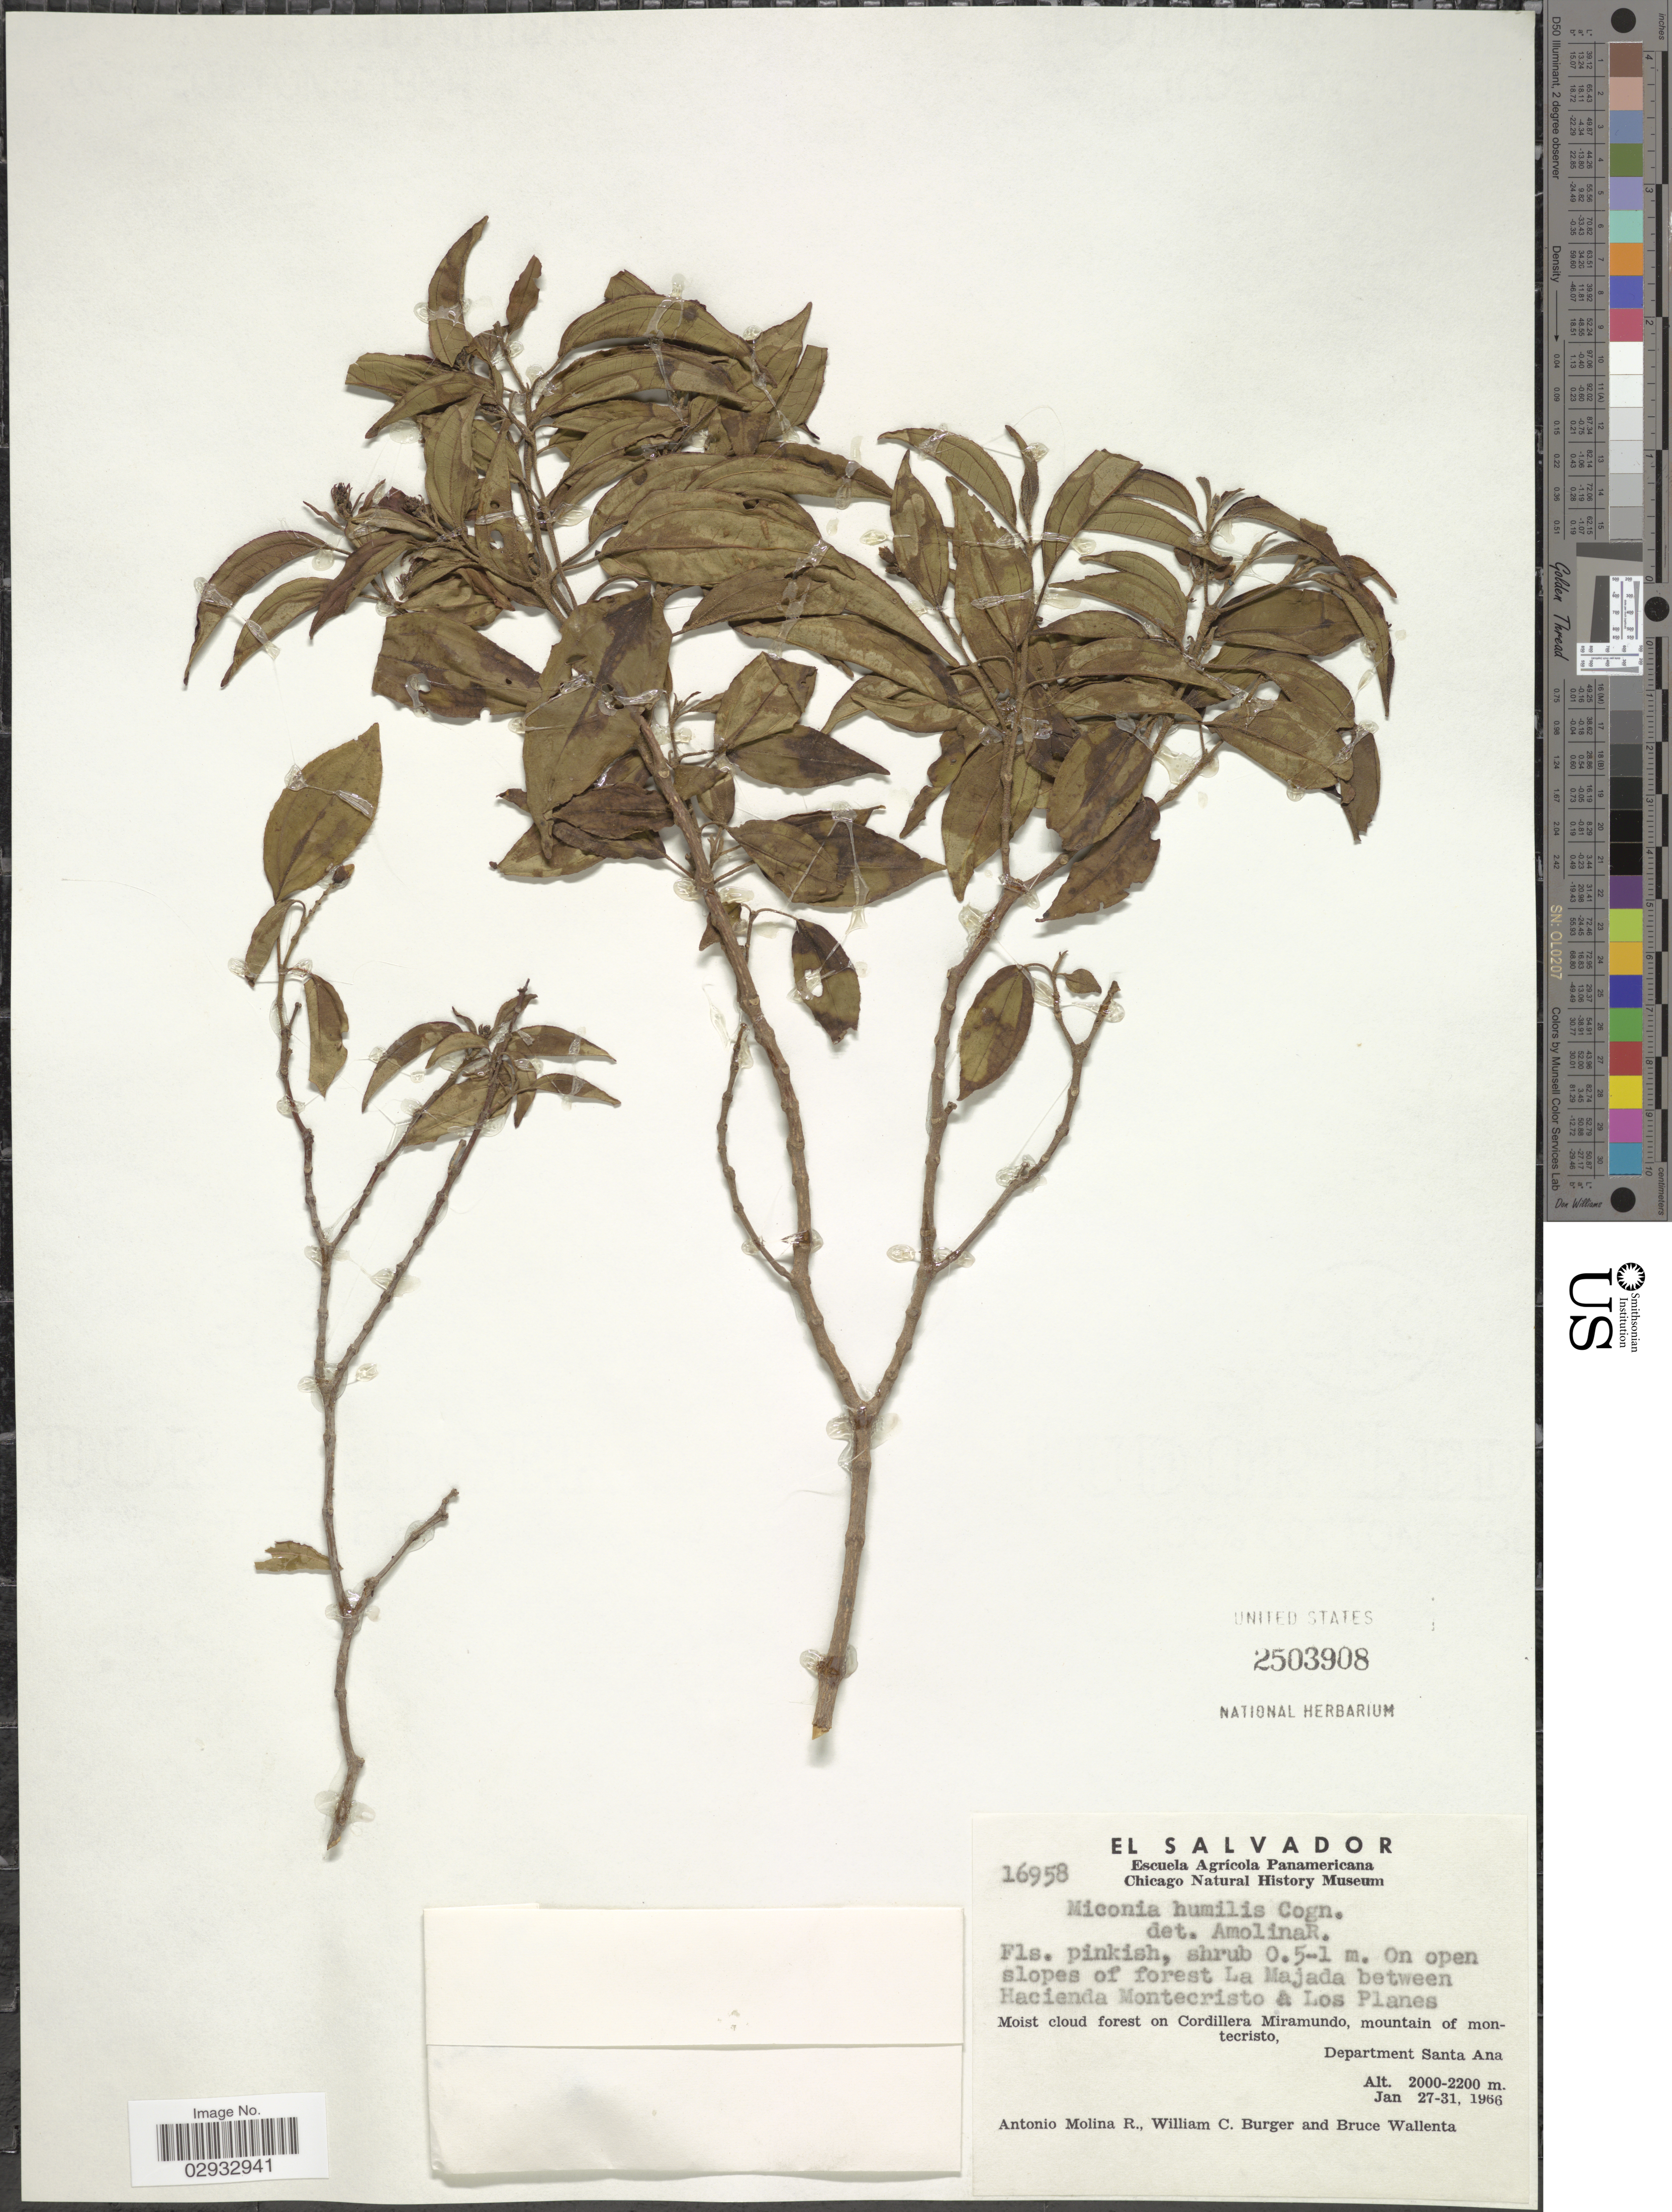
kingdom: Plantae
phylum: Tracheophyta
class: Magnoliopsida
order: Myrtales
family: Melastomataceae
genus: Miconia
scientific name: Miconia humilis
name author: Cogn.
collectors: A. Molina R., W. Burger & B. Wallenta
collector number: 16958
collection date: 1966-01-27/1966-01-31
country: El Salvador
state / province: Santa Ana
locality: On open slopes of forest La Majada between Hacienda Montecristo â Los Planes. Moist cloud forest on Cordillera Miramundo, mountain of montecristo, Department Santa Ana.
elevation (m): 2000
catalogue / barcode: US 2503908